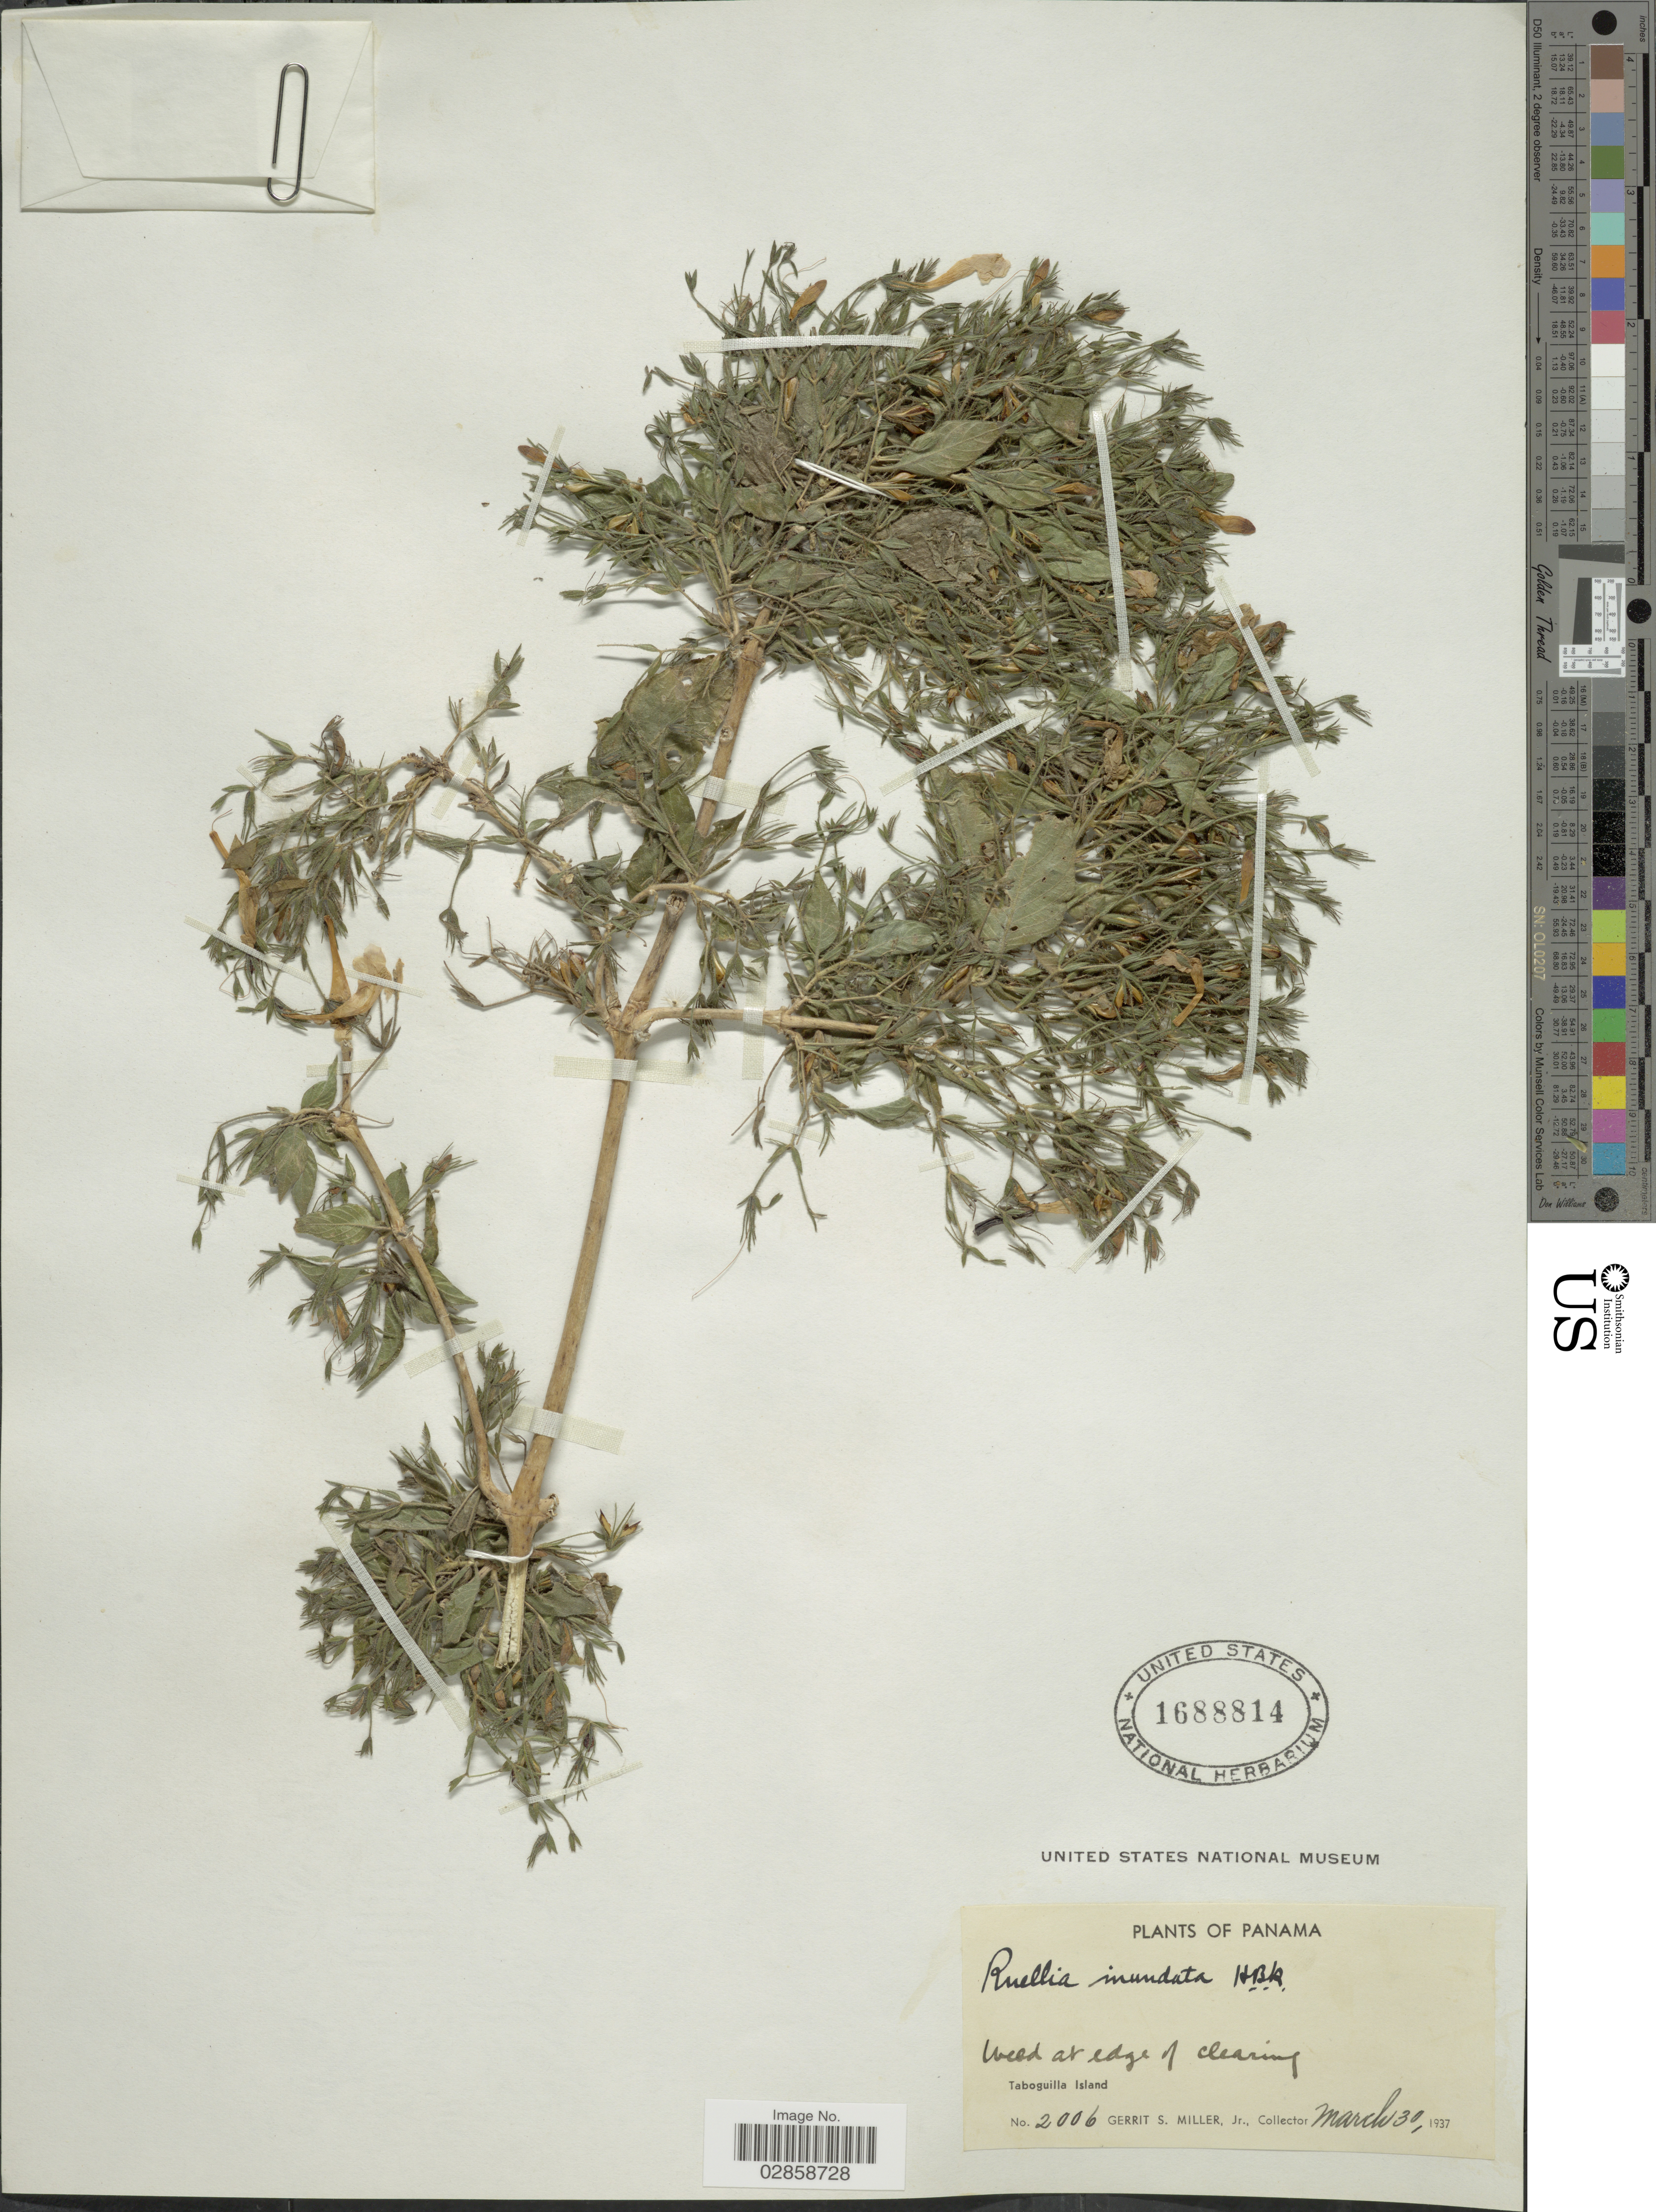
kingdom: Plantae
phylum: Tracheophyta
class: Magnoliopsida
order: Lamiales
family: Acanthaceae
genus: Ruellia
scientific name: Ruellia inundata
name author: Kunth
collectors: G. S. Miller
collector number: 2006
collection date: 1937-03-30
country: Panama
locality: Taboguilla Island.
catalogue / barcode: US 1688814